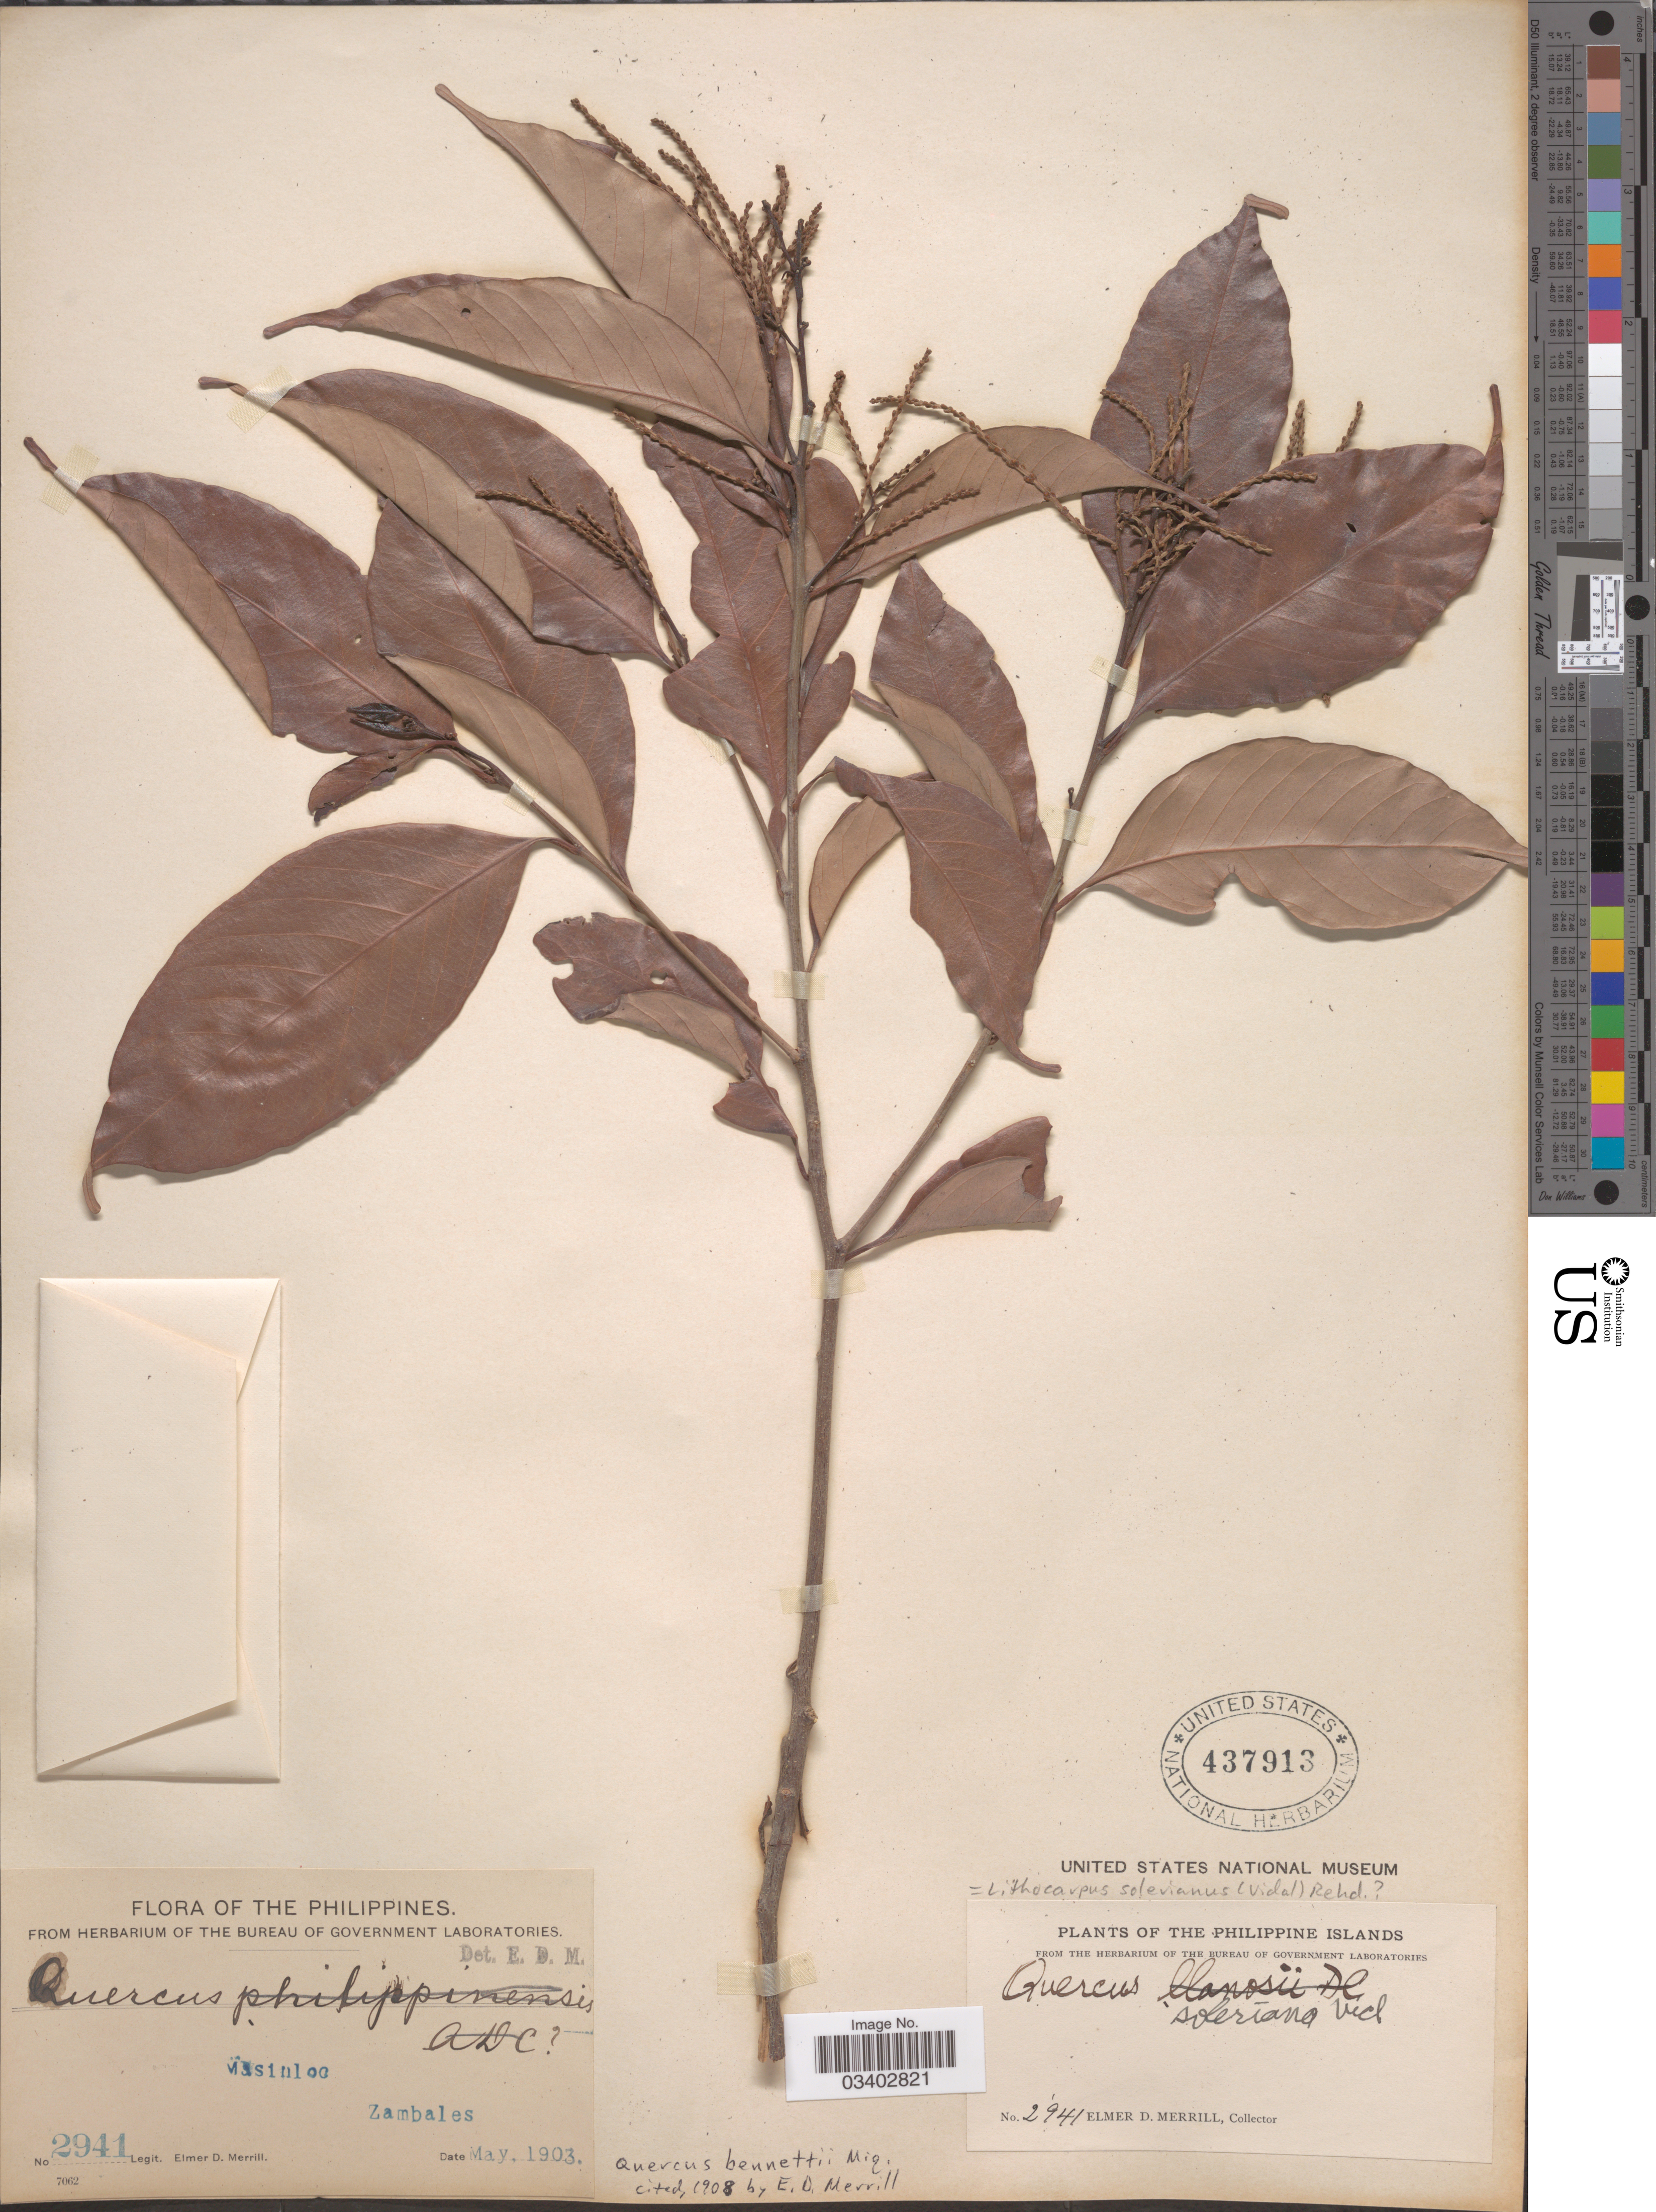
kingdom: Plantae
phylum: Tracheophyta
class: Magnoliopsida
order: Fagales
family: Fagaceae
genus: Lithocarpus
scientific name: Lithocarpus solerianus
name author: (Vidal) Rehder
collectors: E. D. Merrill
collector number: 2941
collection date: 1903-05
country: Philippines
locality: Masinloc, Zambales.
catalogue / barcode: US 437913